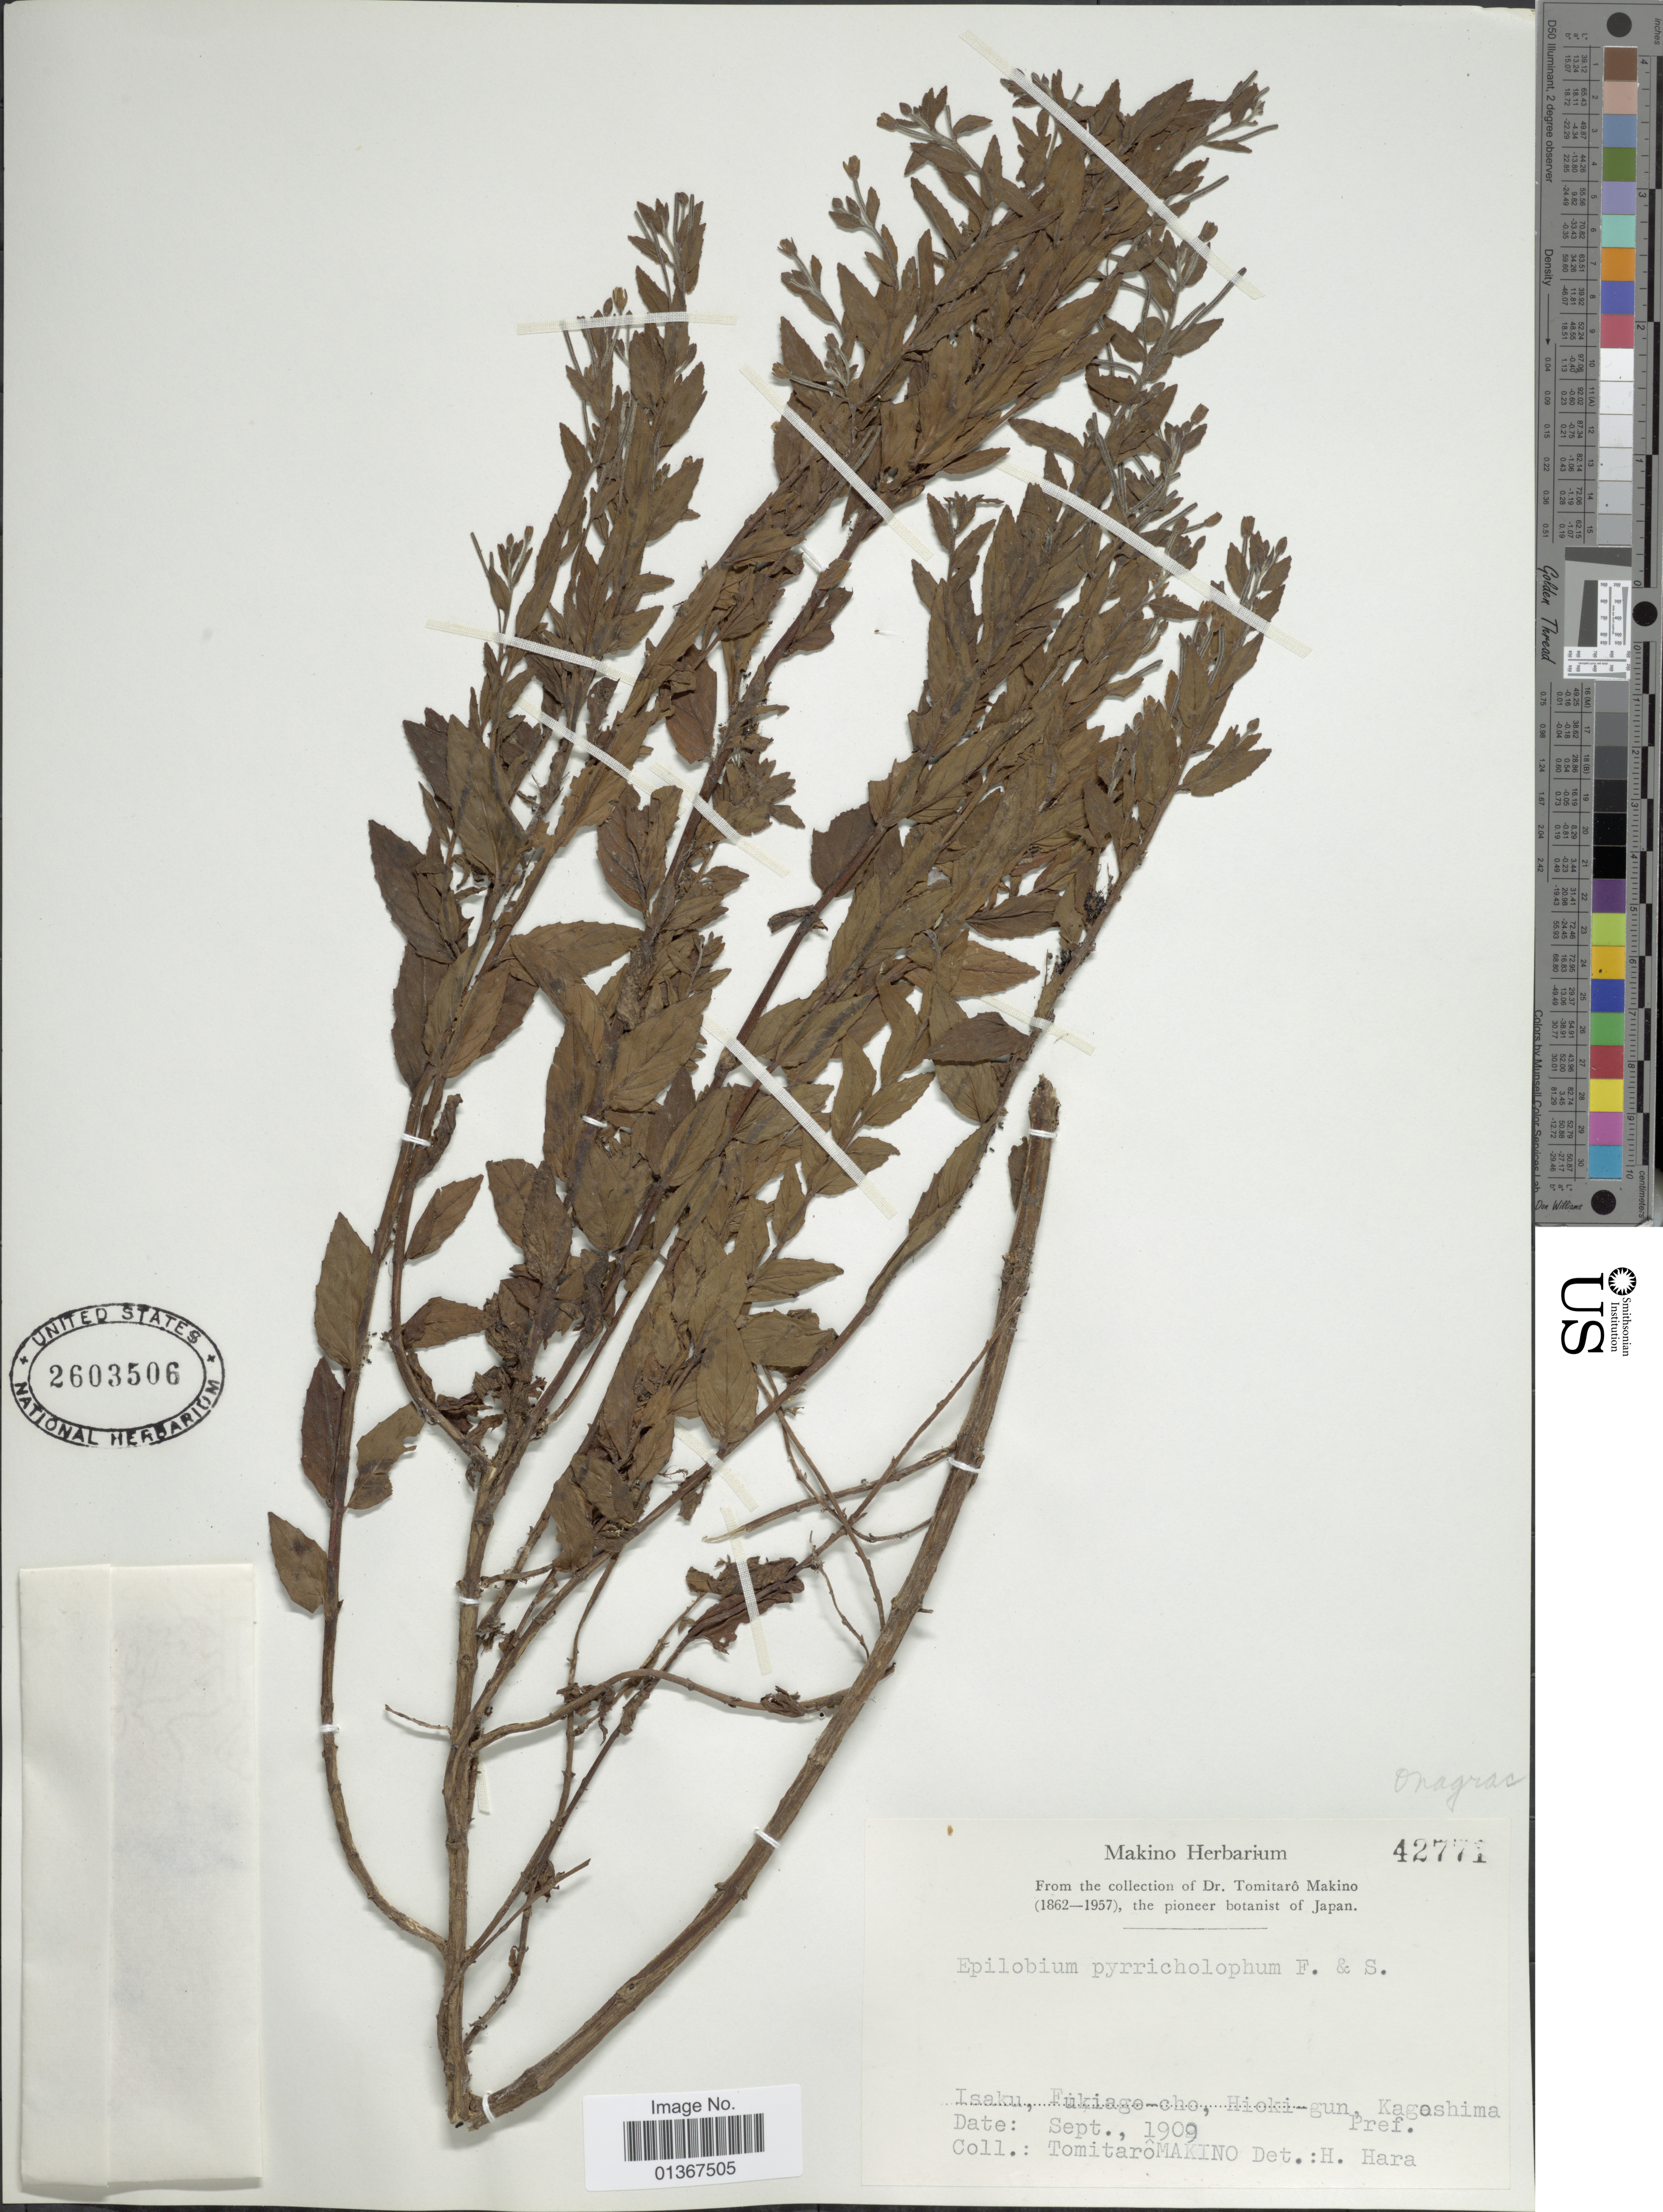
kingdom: Plantae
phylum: Tracheophyta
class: Magnoliopsida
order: Myrtales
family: Onagraceae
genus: Epilobium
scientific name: Epilobium pyrricholophum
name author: Franch. & Sav.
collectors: T. Makino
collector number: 42771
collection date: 1909-09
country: Japan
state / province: Kagosima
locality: Fukiago-cho, Hioki-gun.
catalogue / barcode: US 2603506